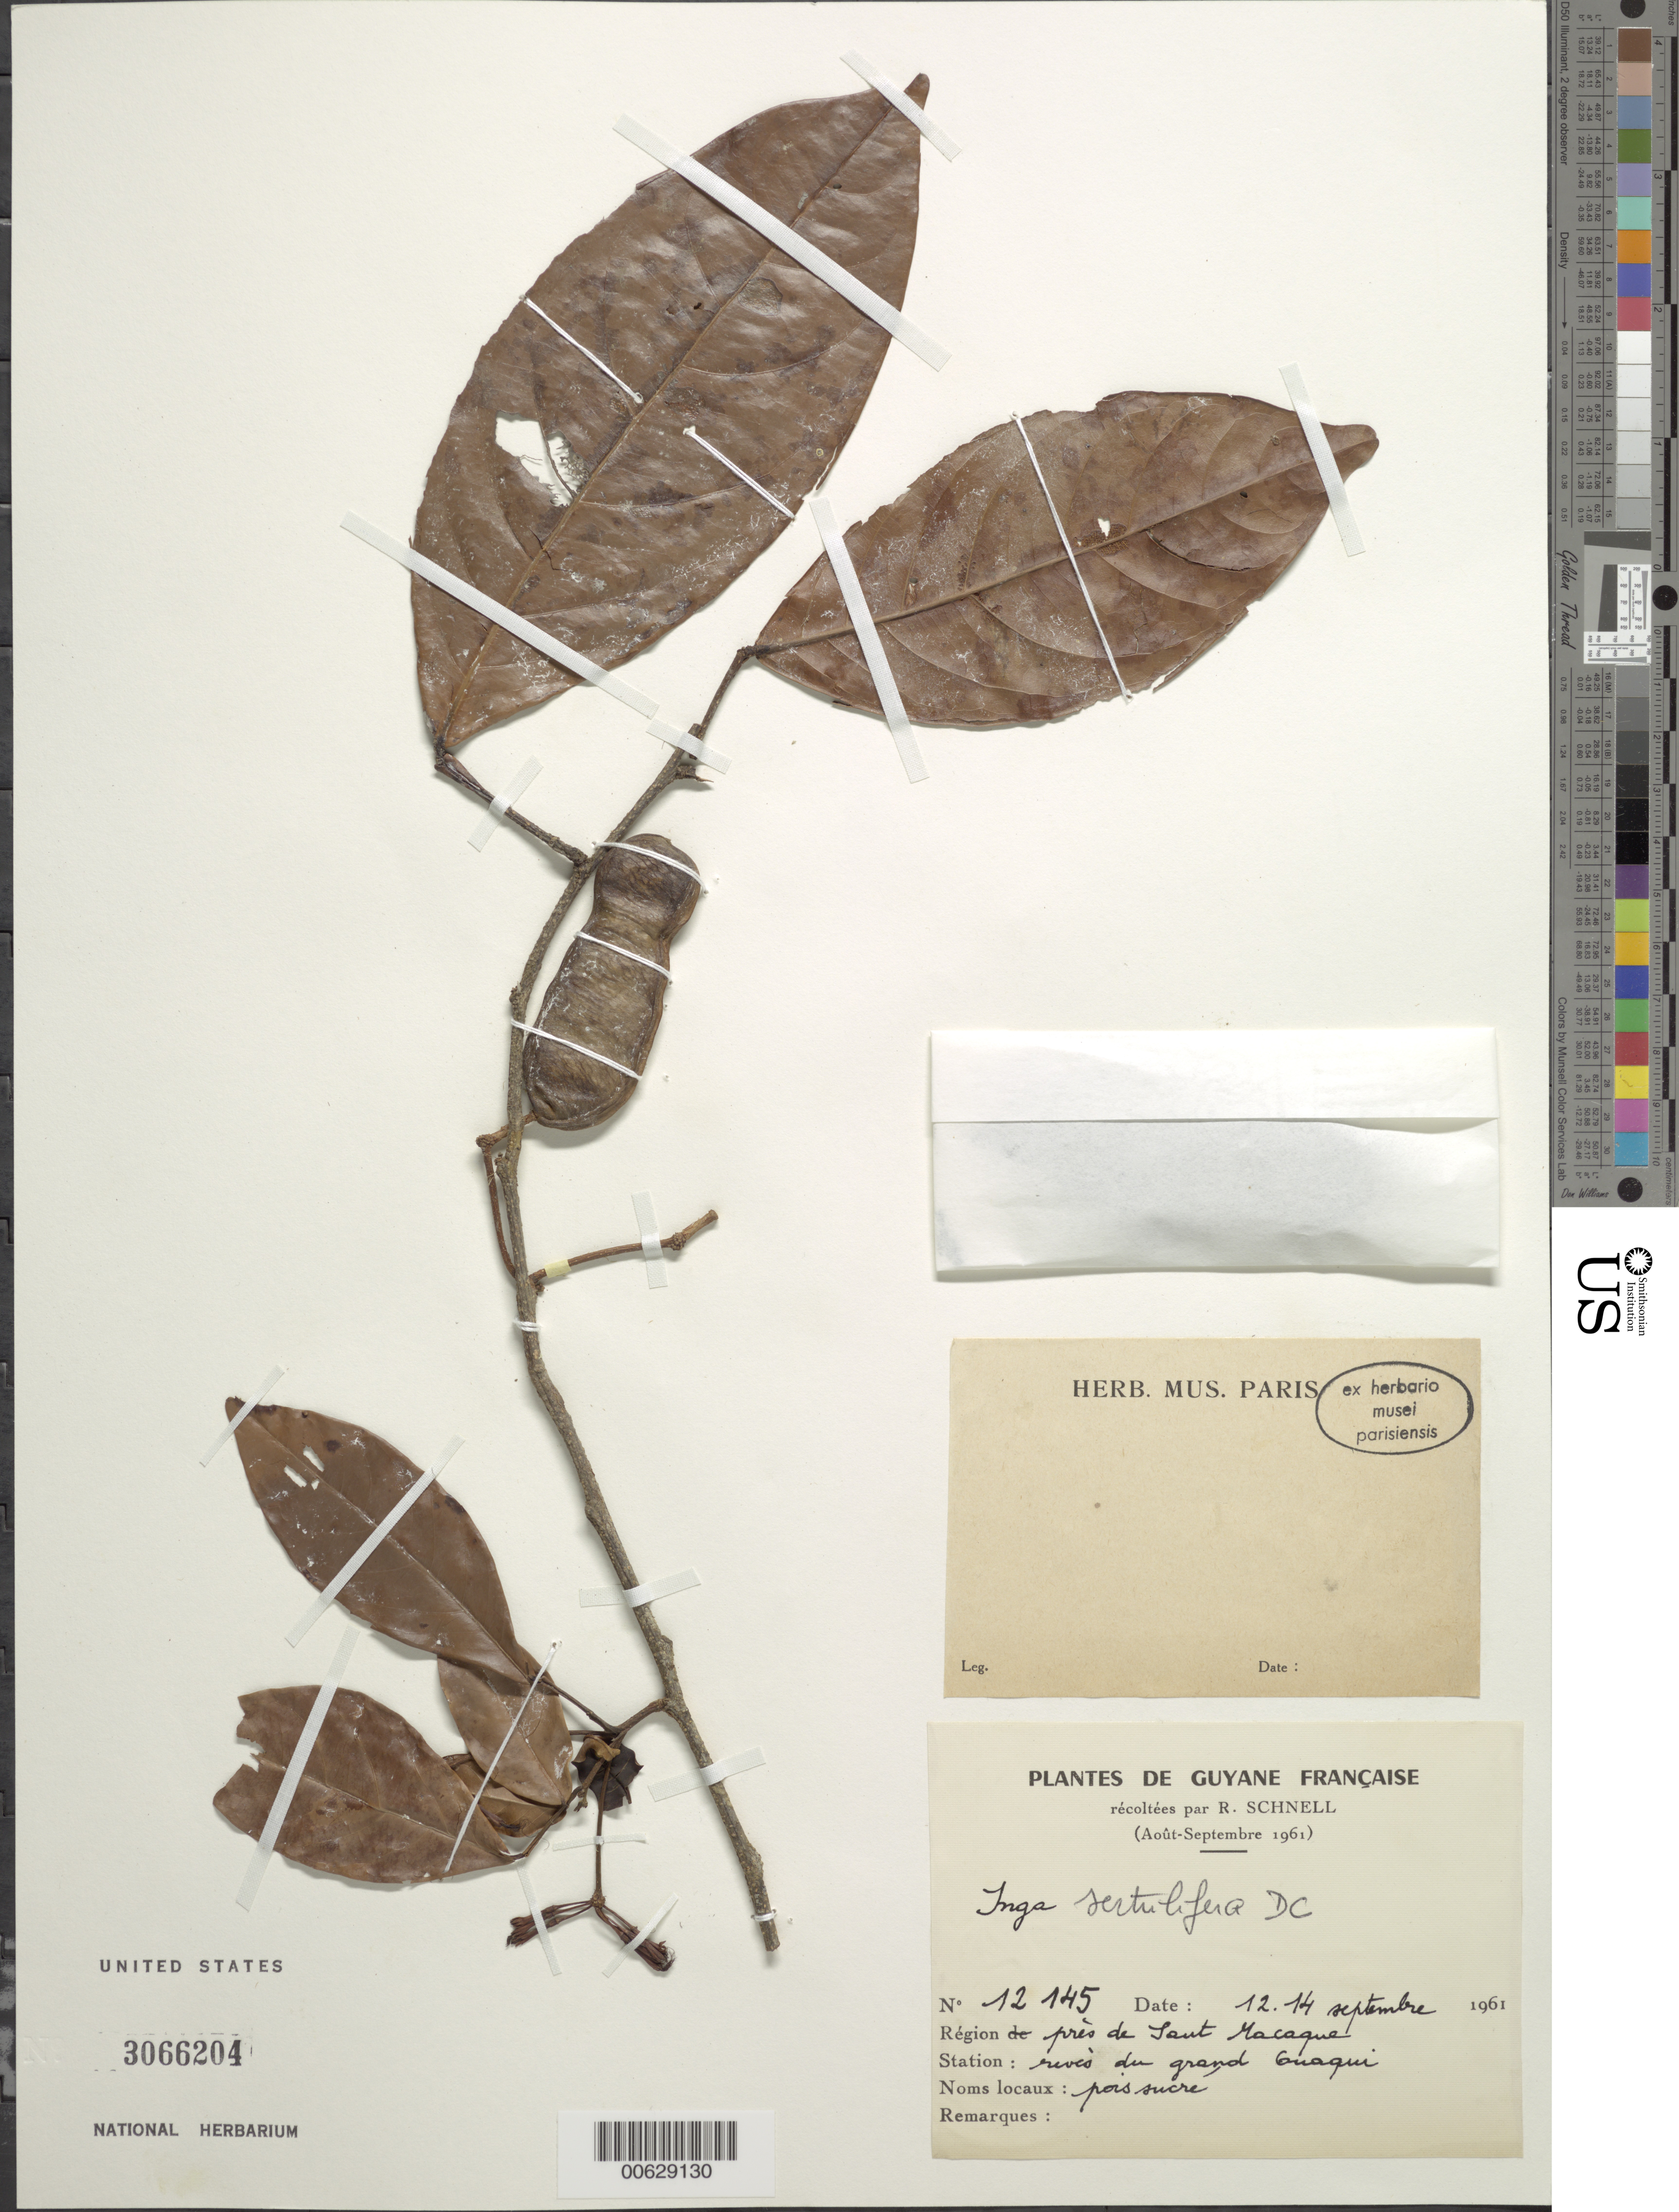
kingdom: Plantae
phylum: Tracheophyta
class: Magnoliopsida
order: Fabales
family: Fabaceae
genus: Inga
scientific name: Inga sertulifera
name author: DC.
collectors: R. A. Schnell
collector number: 12145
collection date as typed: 12-Sep-61 to 14-Sep-61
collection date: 1961-09-12/1961-09-14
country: French Guiana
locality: Saut Macaque, rives du Grand Ouaqui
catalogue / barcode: US 3066204